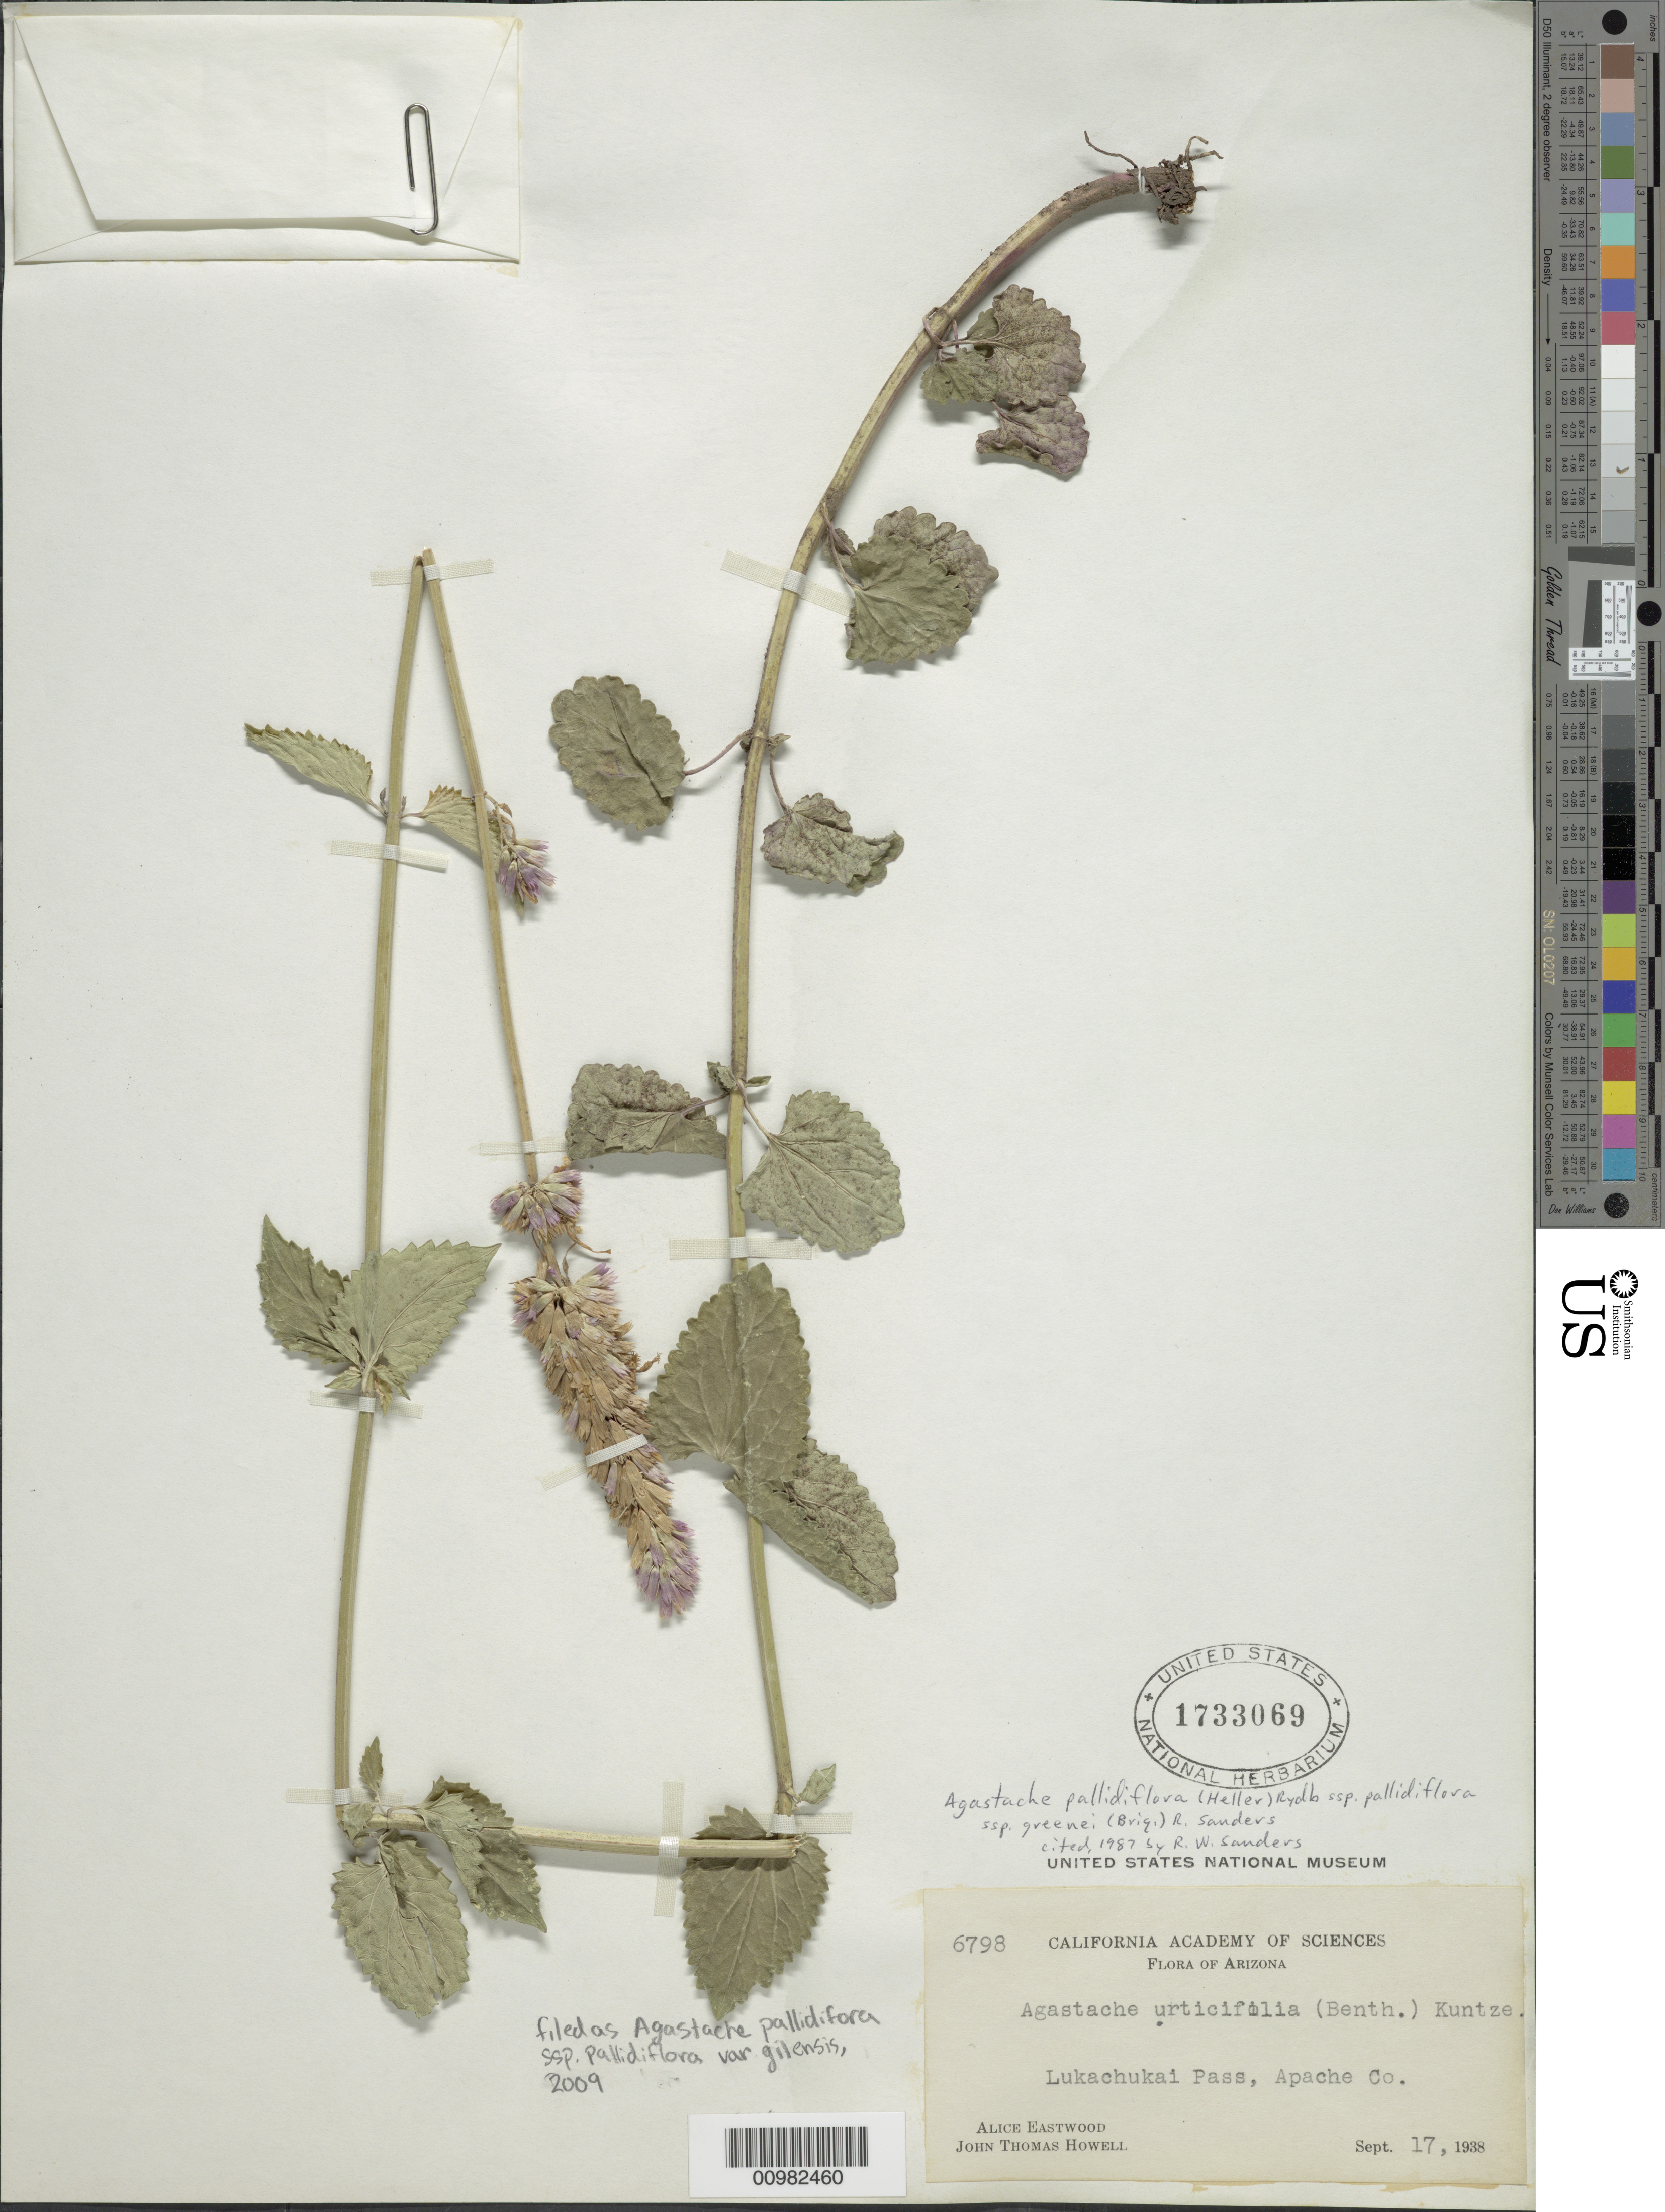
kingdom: Plantae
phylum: Tracheophyta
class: Magnoliopsida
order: Lamiales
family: Lamiaceae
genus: Agastache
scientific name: Agastache pallidiflora var. gilensis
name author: R. W. Sanders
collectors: A. Eastwood & J. T. Howell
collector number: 6798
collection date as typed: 17 Sep 1938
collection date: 1938-09-17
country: United States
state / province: Arizona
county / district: Apache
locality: Lukachukai Pass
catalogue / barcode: US 1733069